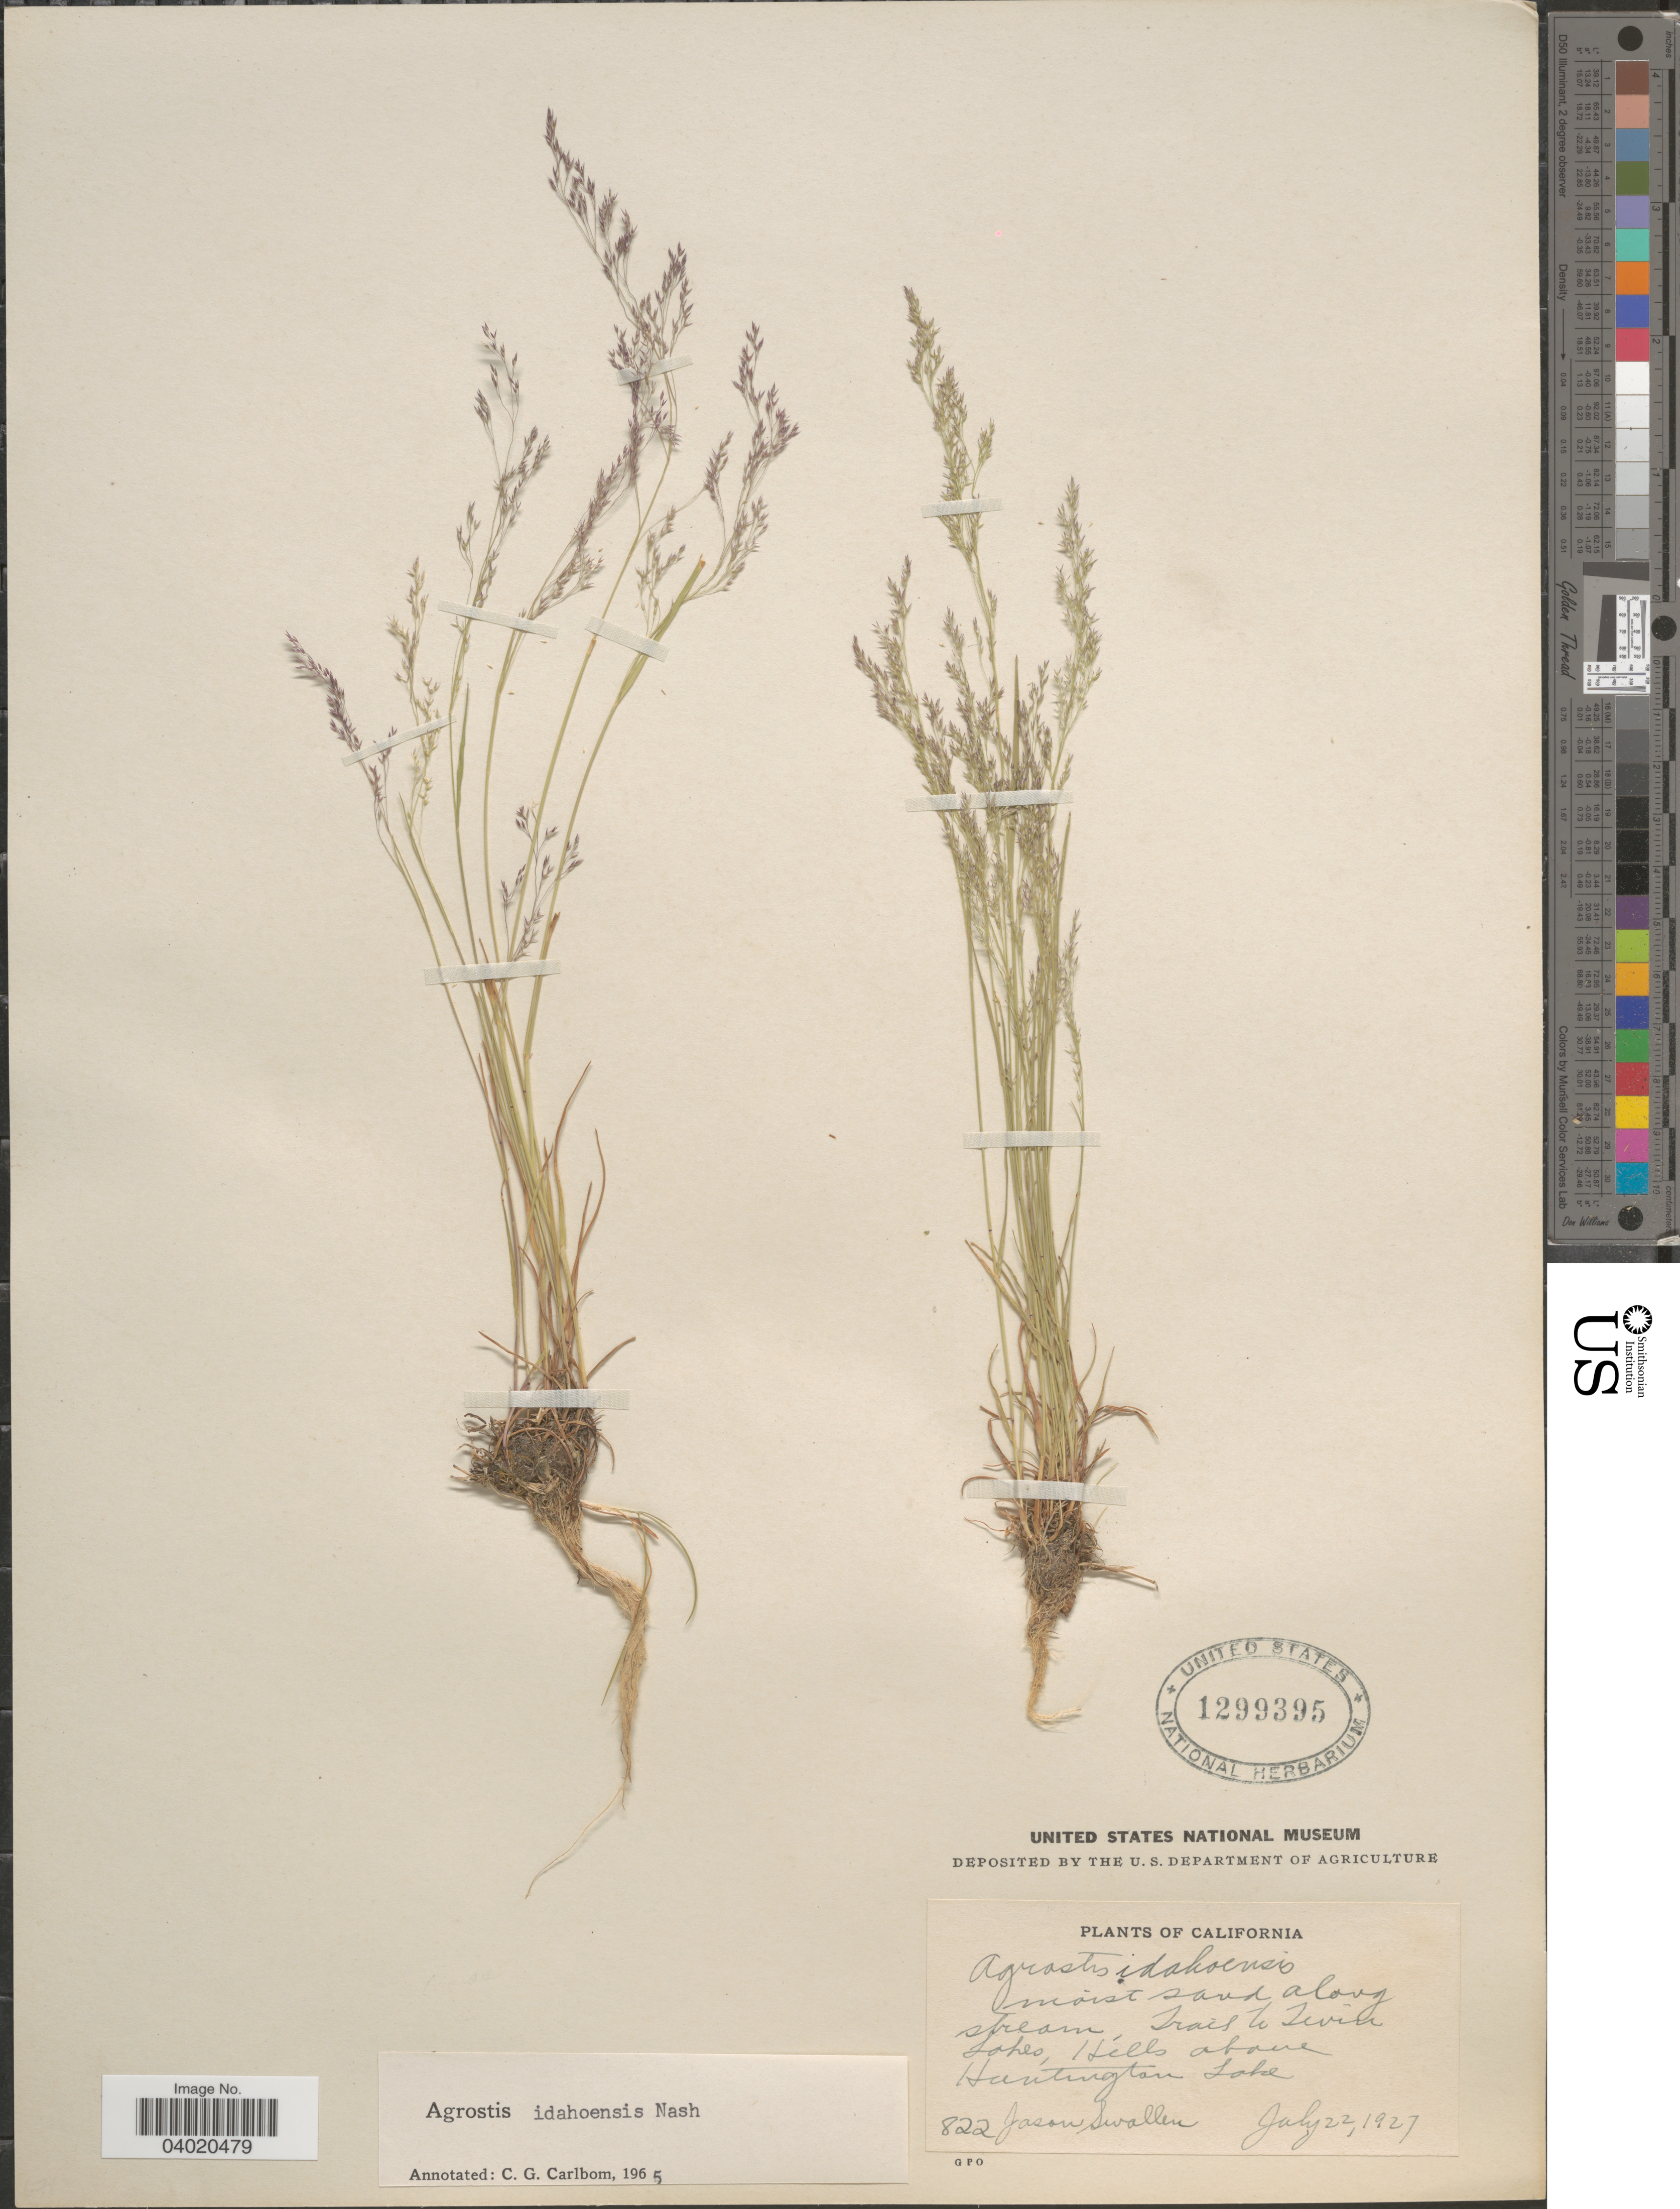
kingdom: Plantae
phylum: Tracheophyta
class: Liliopsida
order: Poales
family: Poaceae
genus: Agrostis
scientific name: Agrostis idahoensis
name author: Nash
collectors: J. R. Swallen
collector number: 822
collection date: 1927-07-22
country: United States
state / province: California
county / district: Fresno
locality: Trail to Twin Lakes. Hills above Huntington Lake.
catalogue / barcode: US 1299395